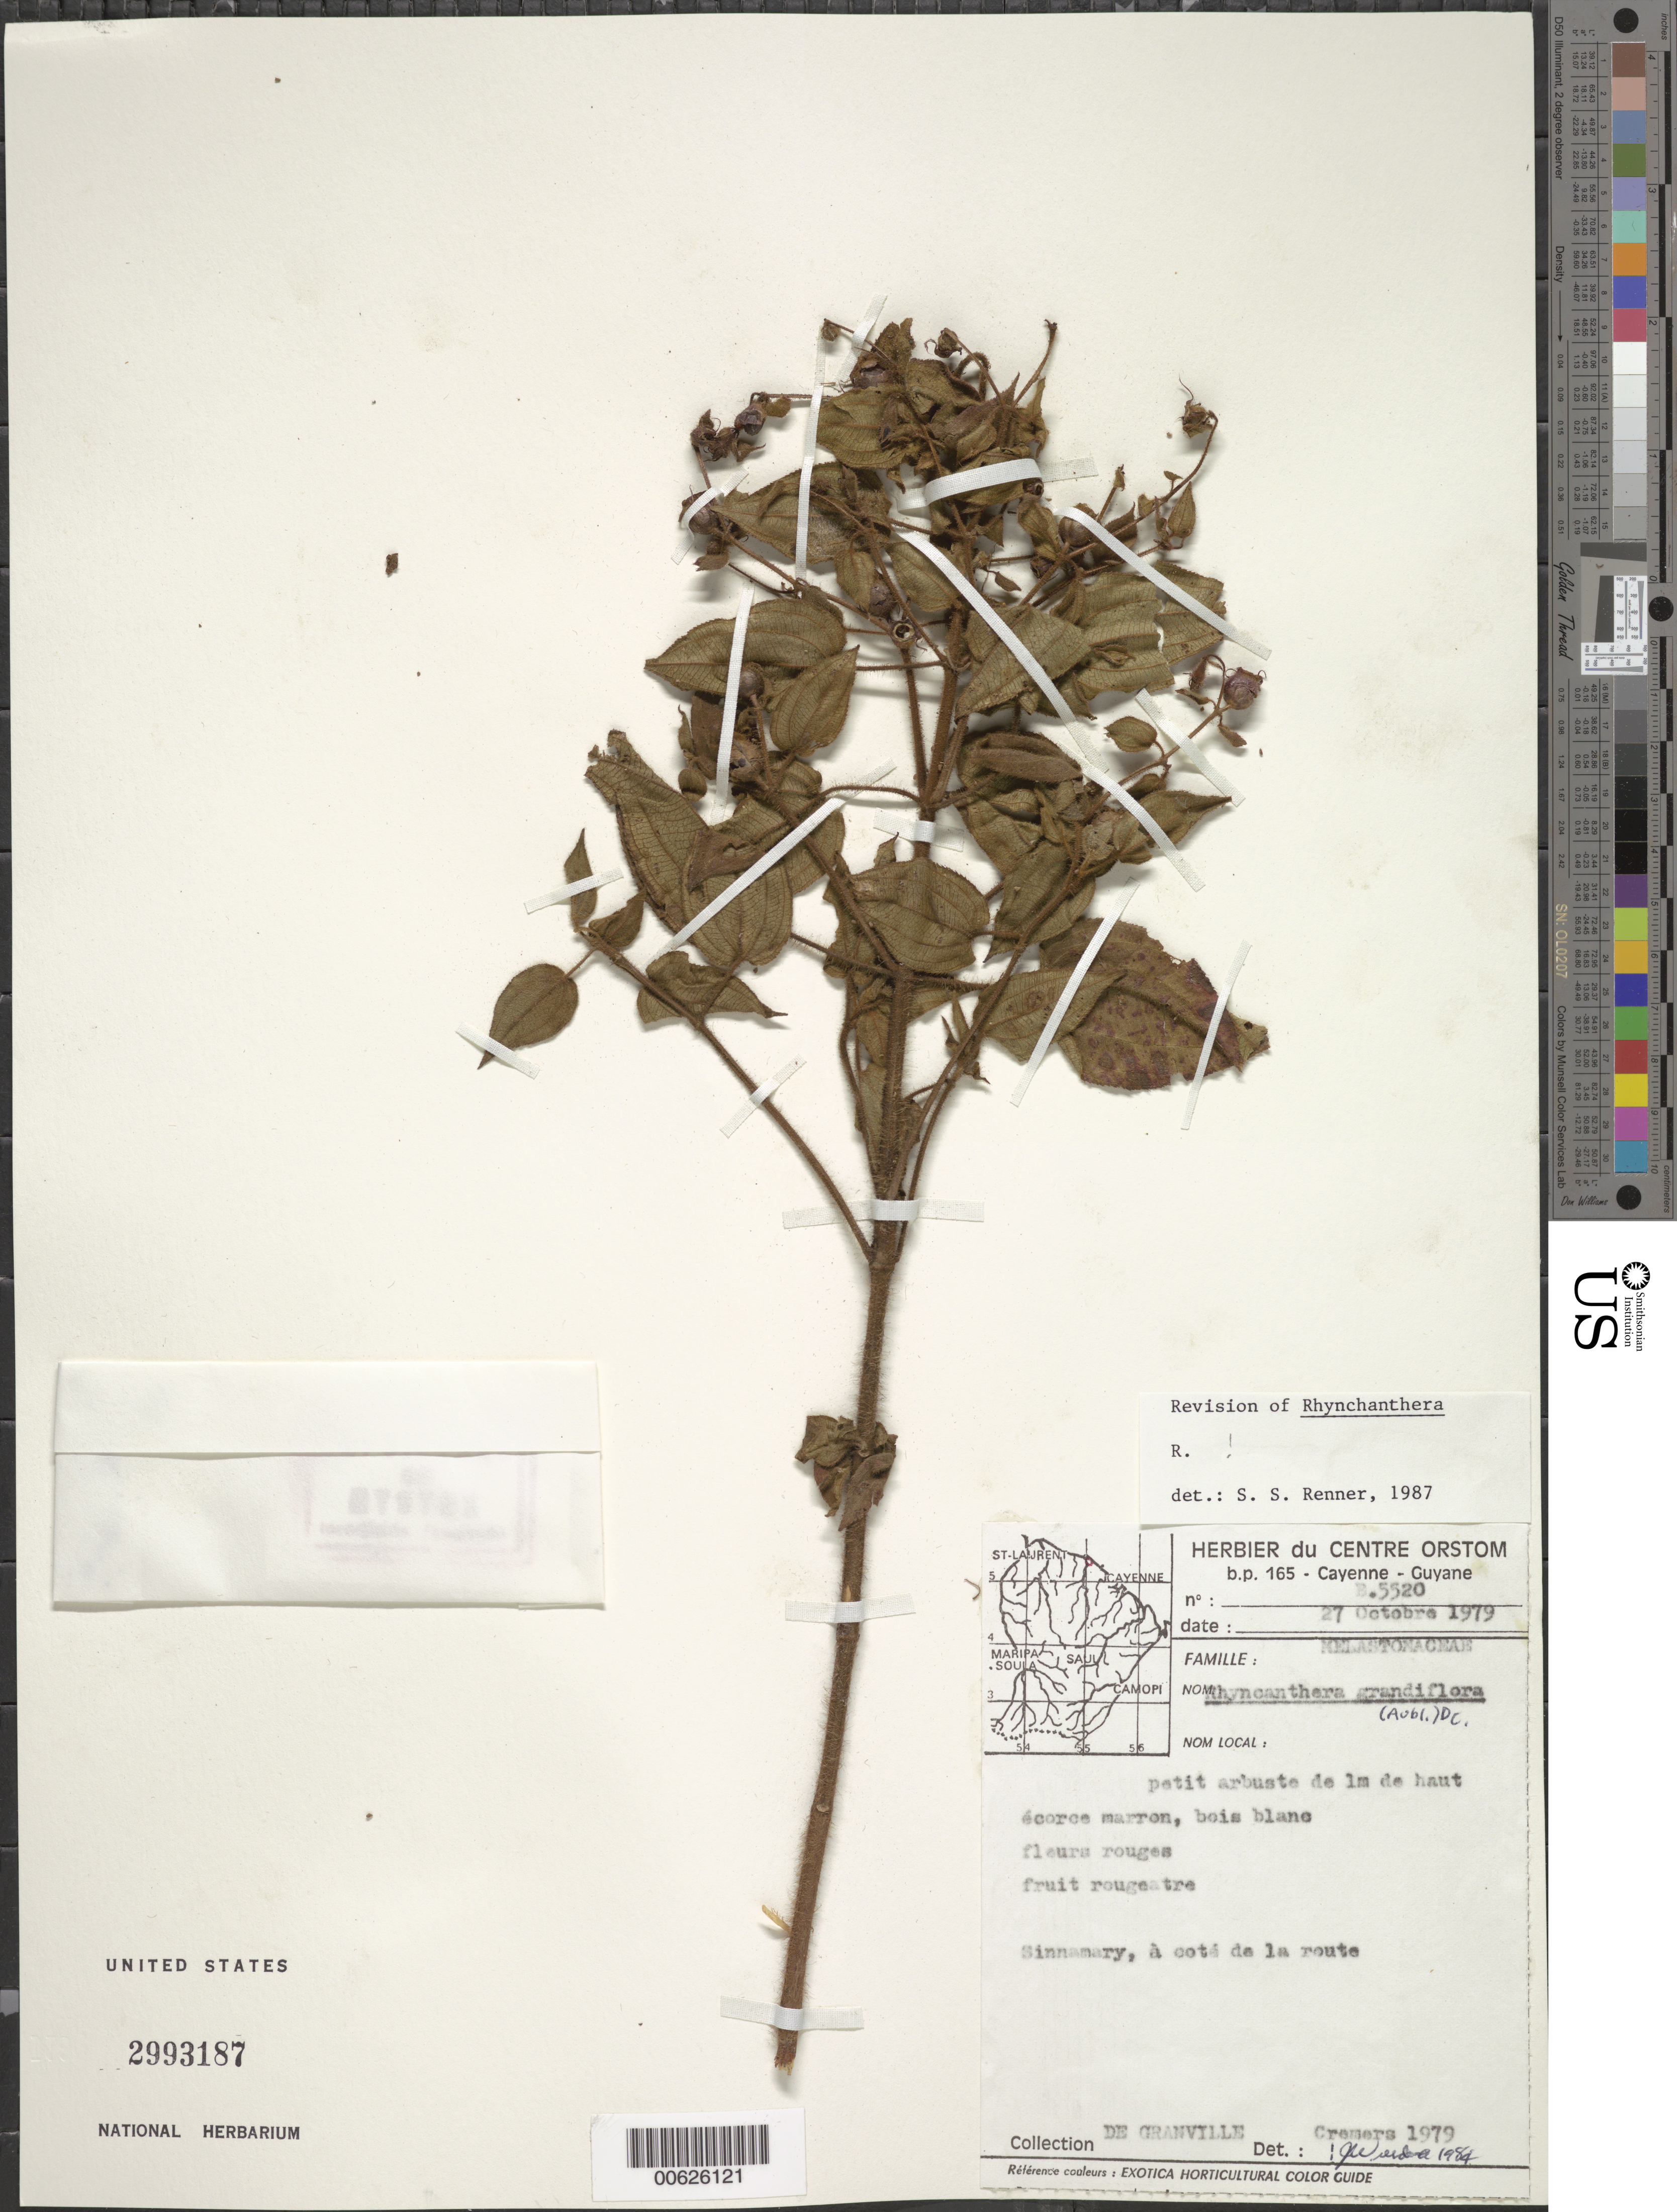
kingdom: Plantae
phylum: Tracheophyta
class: Magnoliopsida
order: Myrtales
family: Melastomataceae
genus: Rhynchanthera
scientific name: Rhynchanthera grandiflora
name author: (Aubl.) DC.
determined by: Renner, S. S.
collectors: J.-J. de Granville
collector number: B 5520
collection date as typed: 27-Oct-79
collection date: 1979-10-27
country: French Guiana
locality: Sinnamary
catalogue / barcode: US 2993187